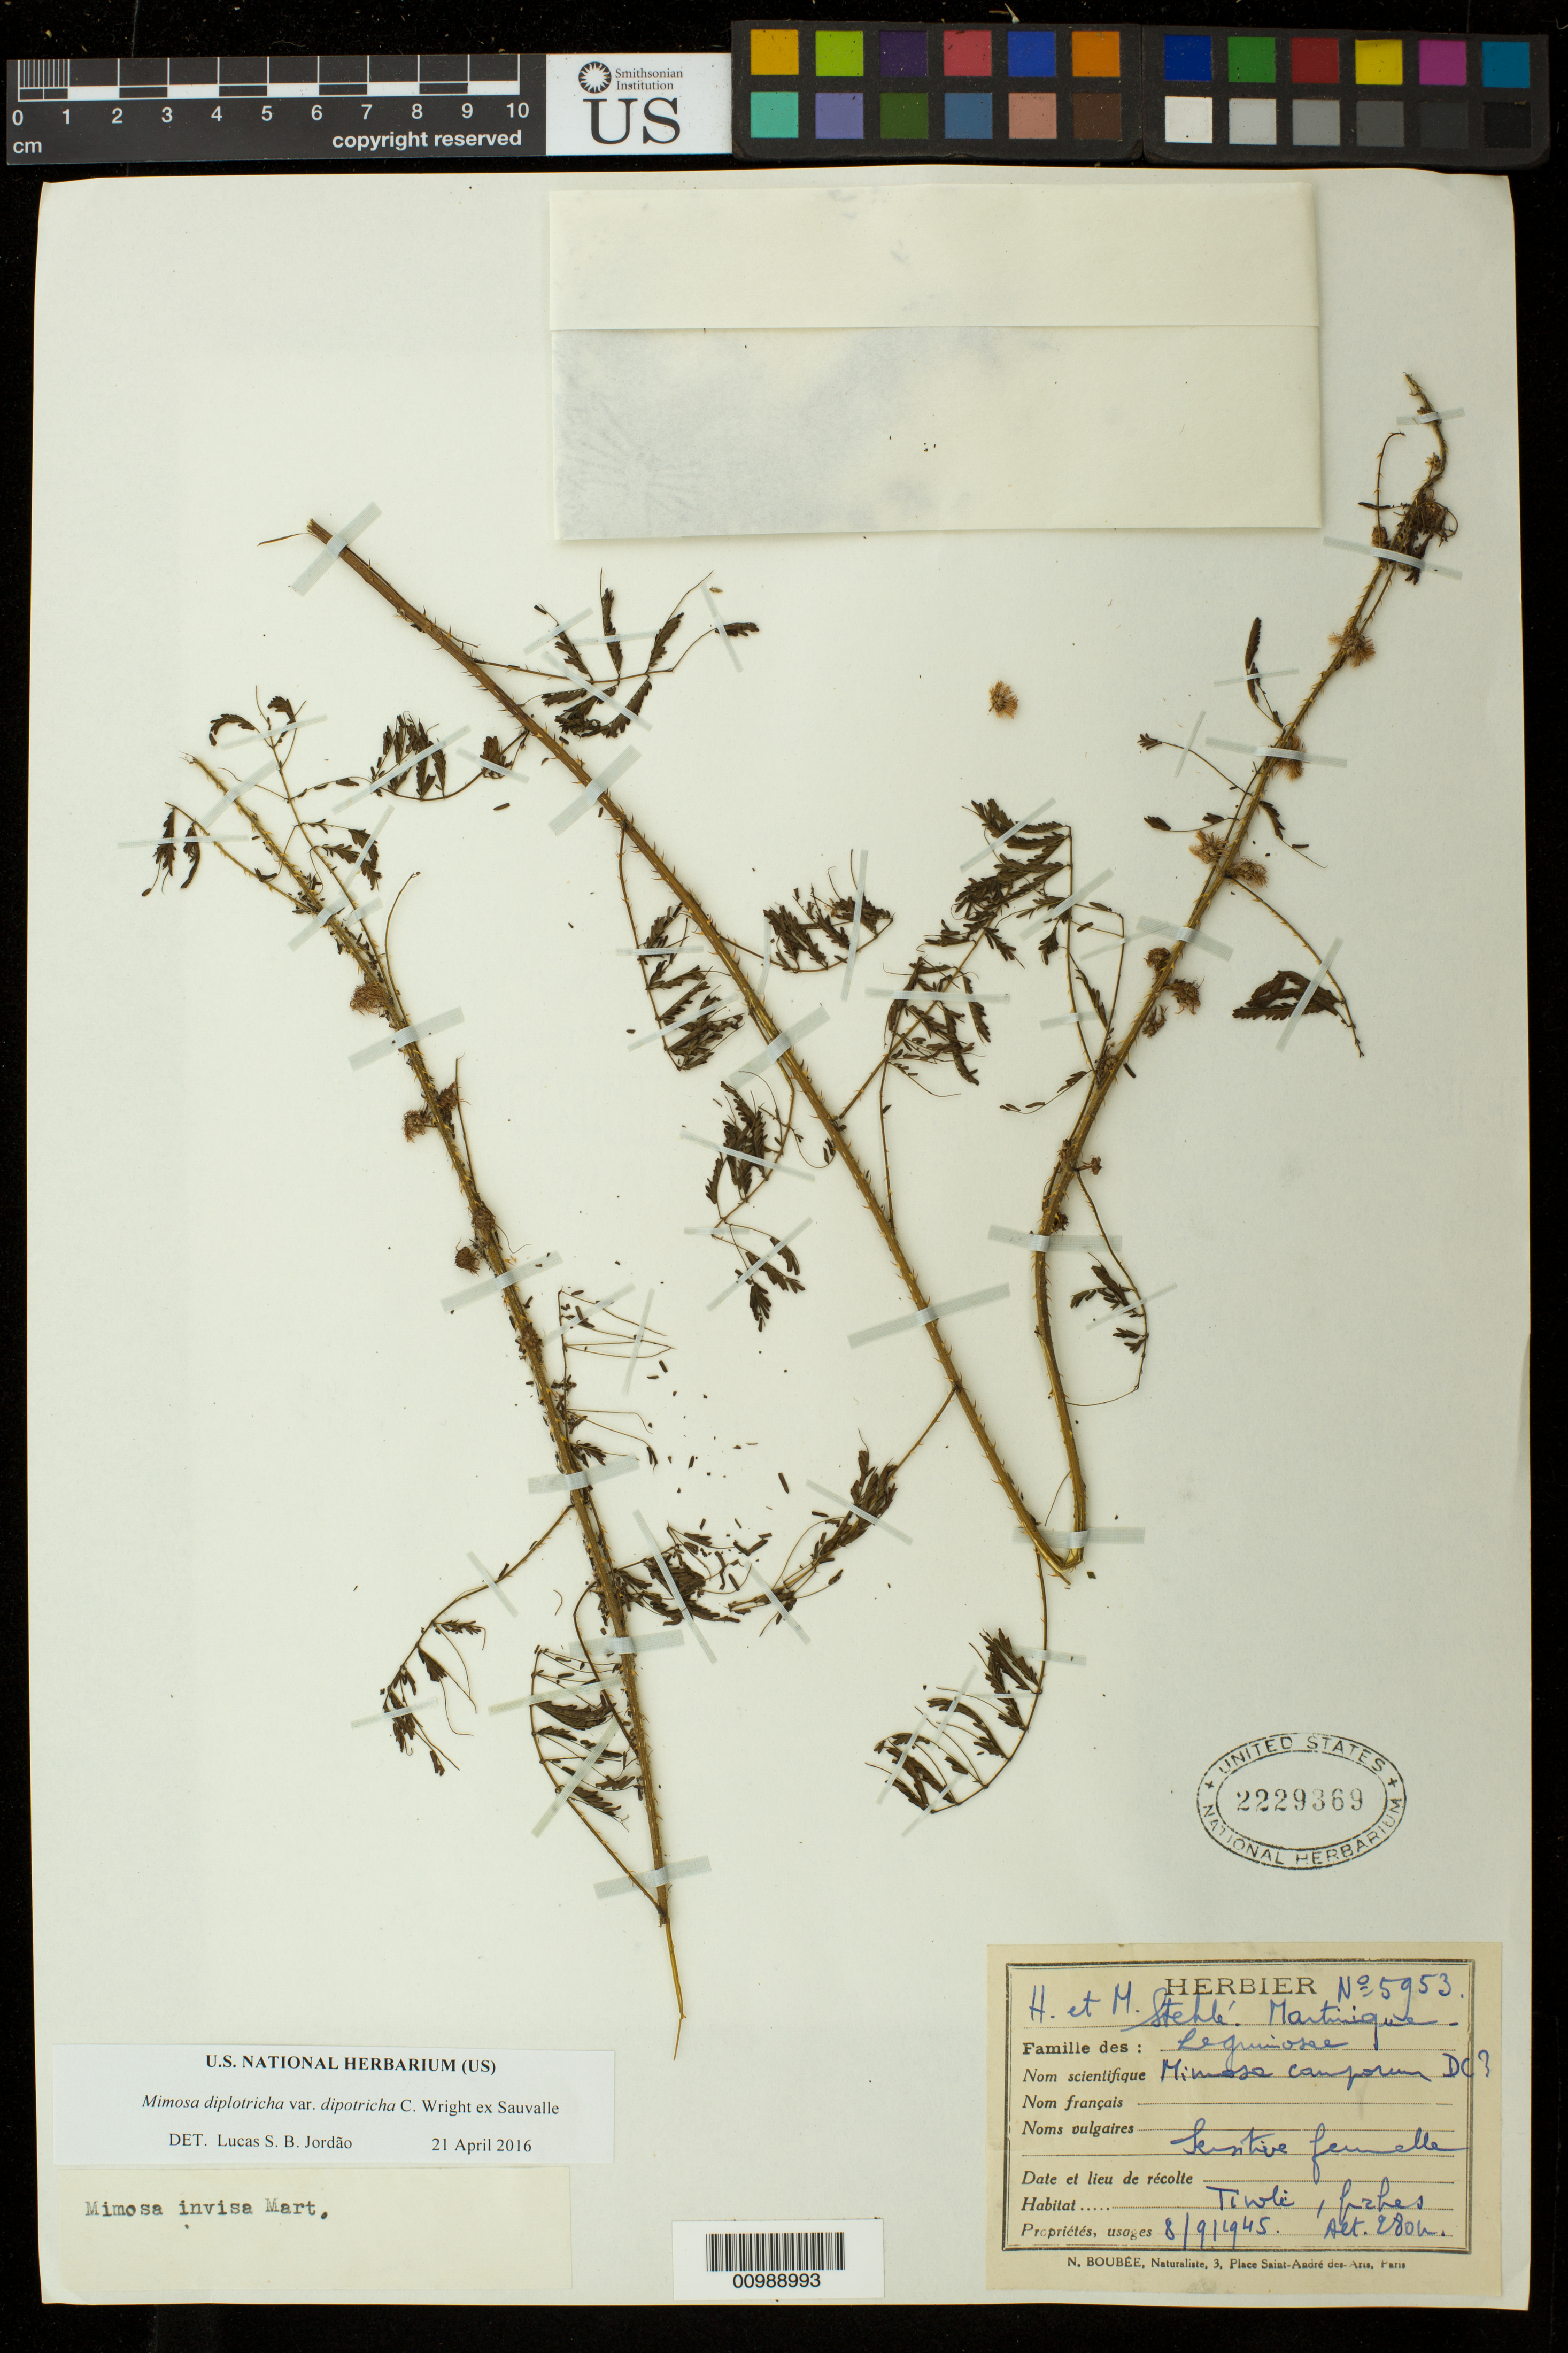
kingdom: Plantae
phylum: Tracheophyta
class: Magnoliopsida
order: Fabales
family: Fabaceae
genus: Mimosa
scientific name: Mimosa diplotricha var. diplotricha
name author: C. Wright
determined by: Jordão, Lucas S.B.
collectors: H. Stehlé & M. Stehlé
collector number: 5953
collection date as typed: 09 Aug 1945 or 08 Sep 1945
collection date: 1945-08-09 or 1945-09-08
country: Martinique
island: Martinique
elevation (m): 280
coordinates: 0 N, 0 E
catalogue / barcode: US 2229369